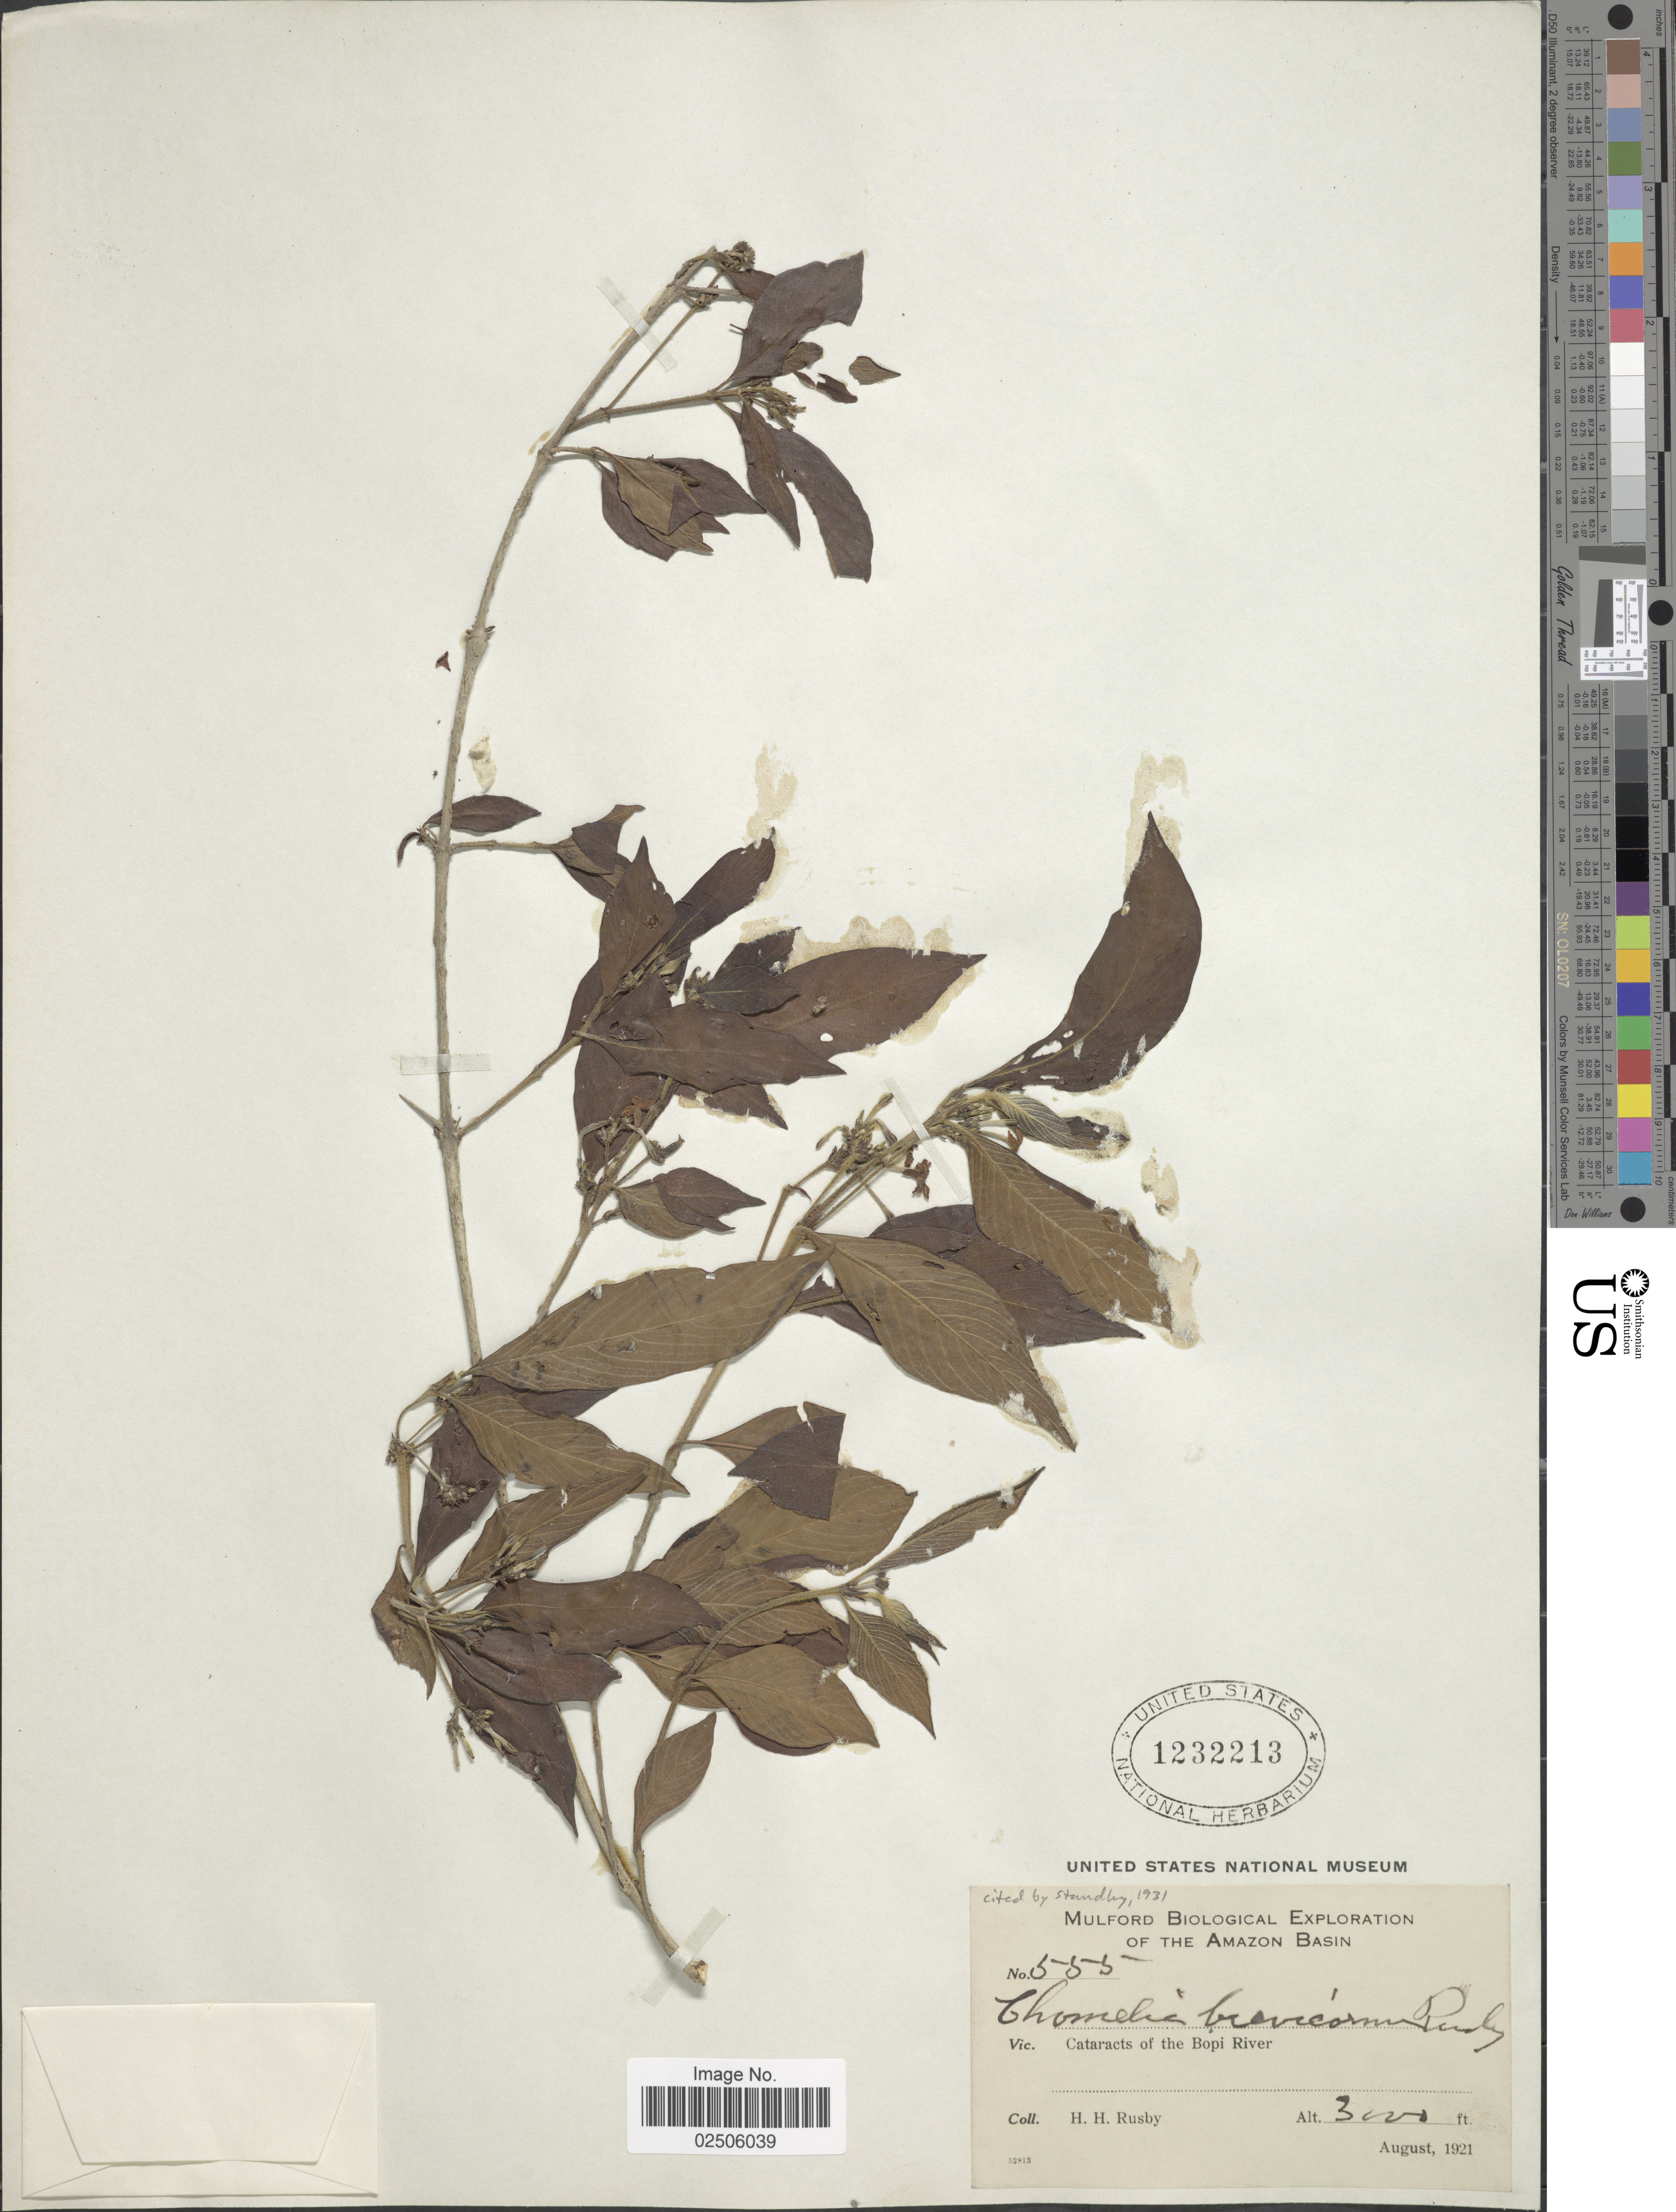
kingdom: Plantae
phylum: Tracheophyta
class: Magnoliopsida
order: Gentianales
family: Rubiaceae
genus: Chomelia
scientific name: Chomelia brevicornu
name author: Rusby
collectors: H. H. Rusby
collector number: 555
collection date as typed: August, 1921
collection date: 1921-08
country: Bolivia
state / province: La Paz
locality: Cataracts of the Bopi River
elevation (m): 914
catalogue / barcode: US 1232213